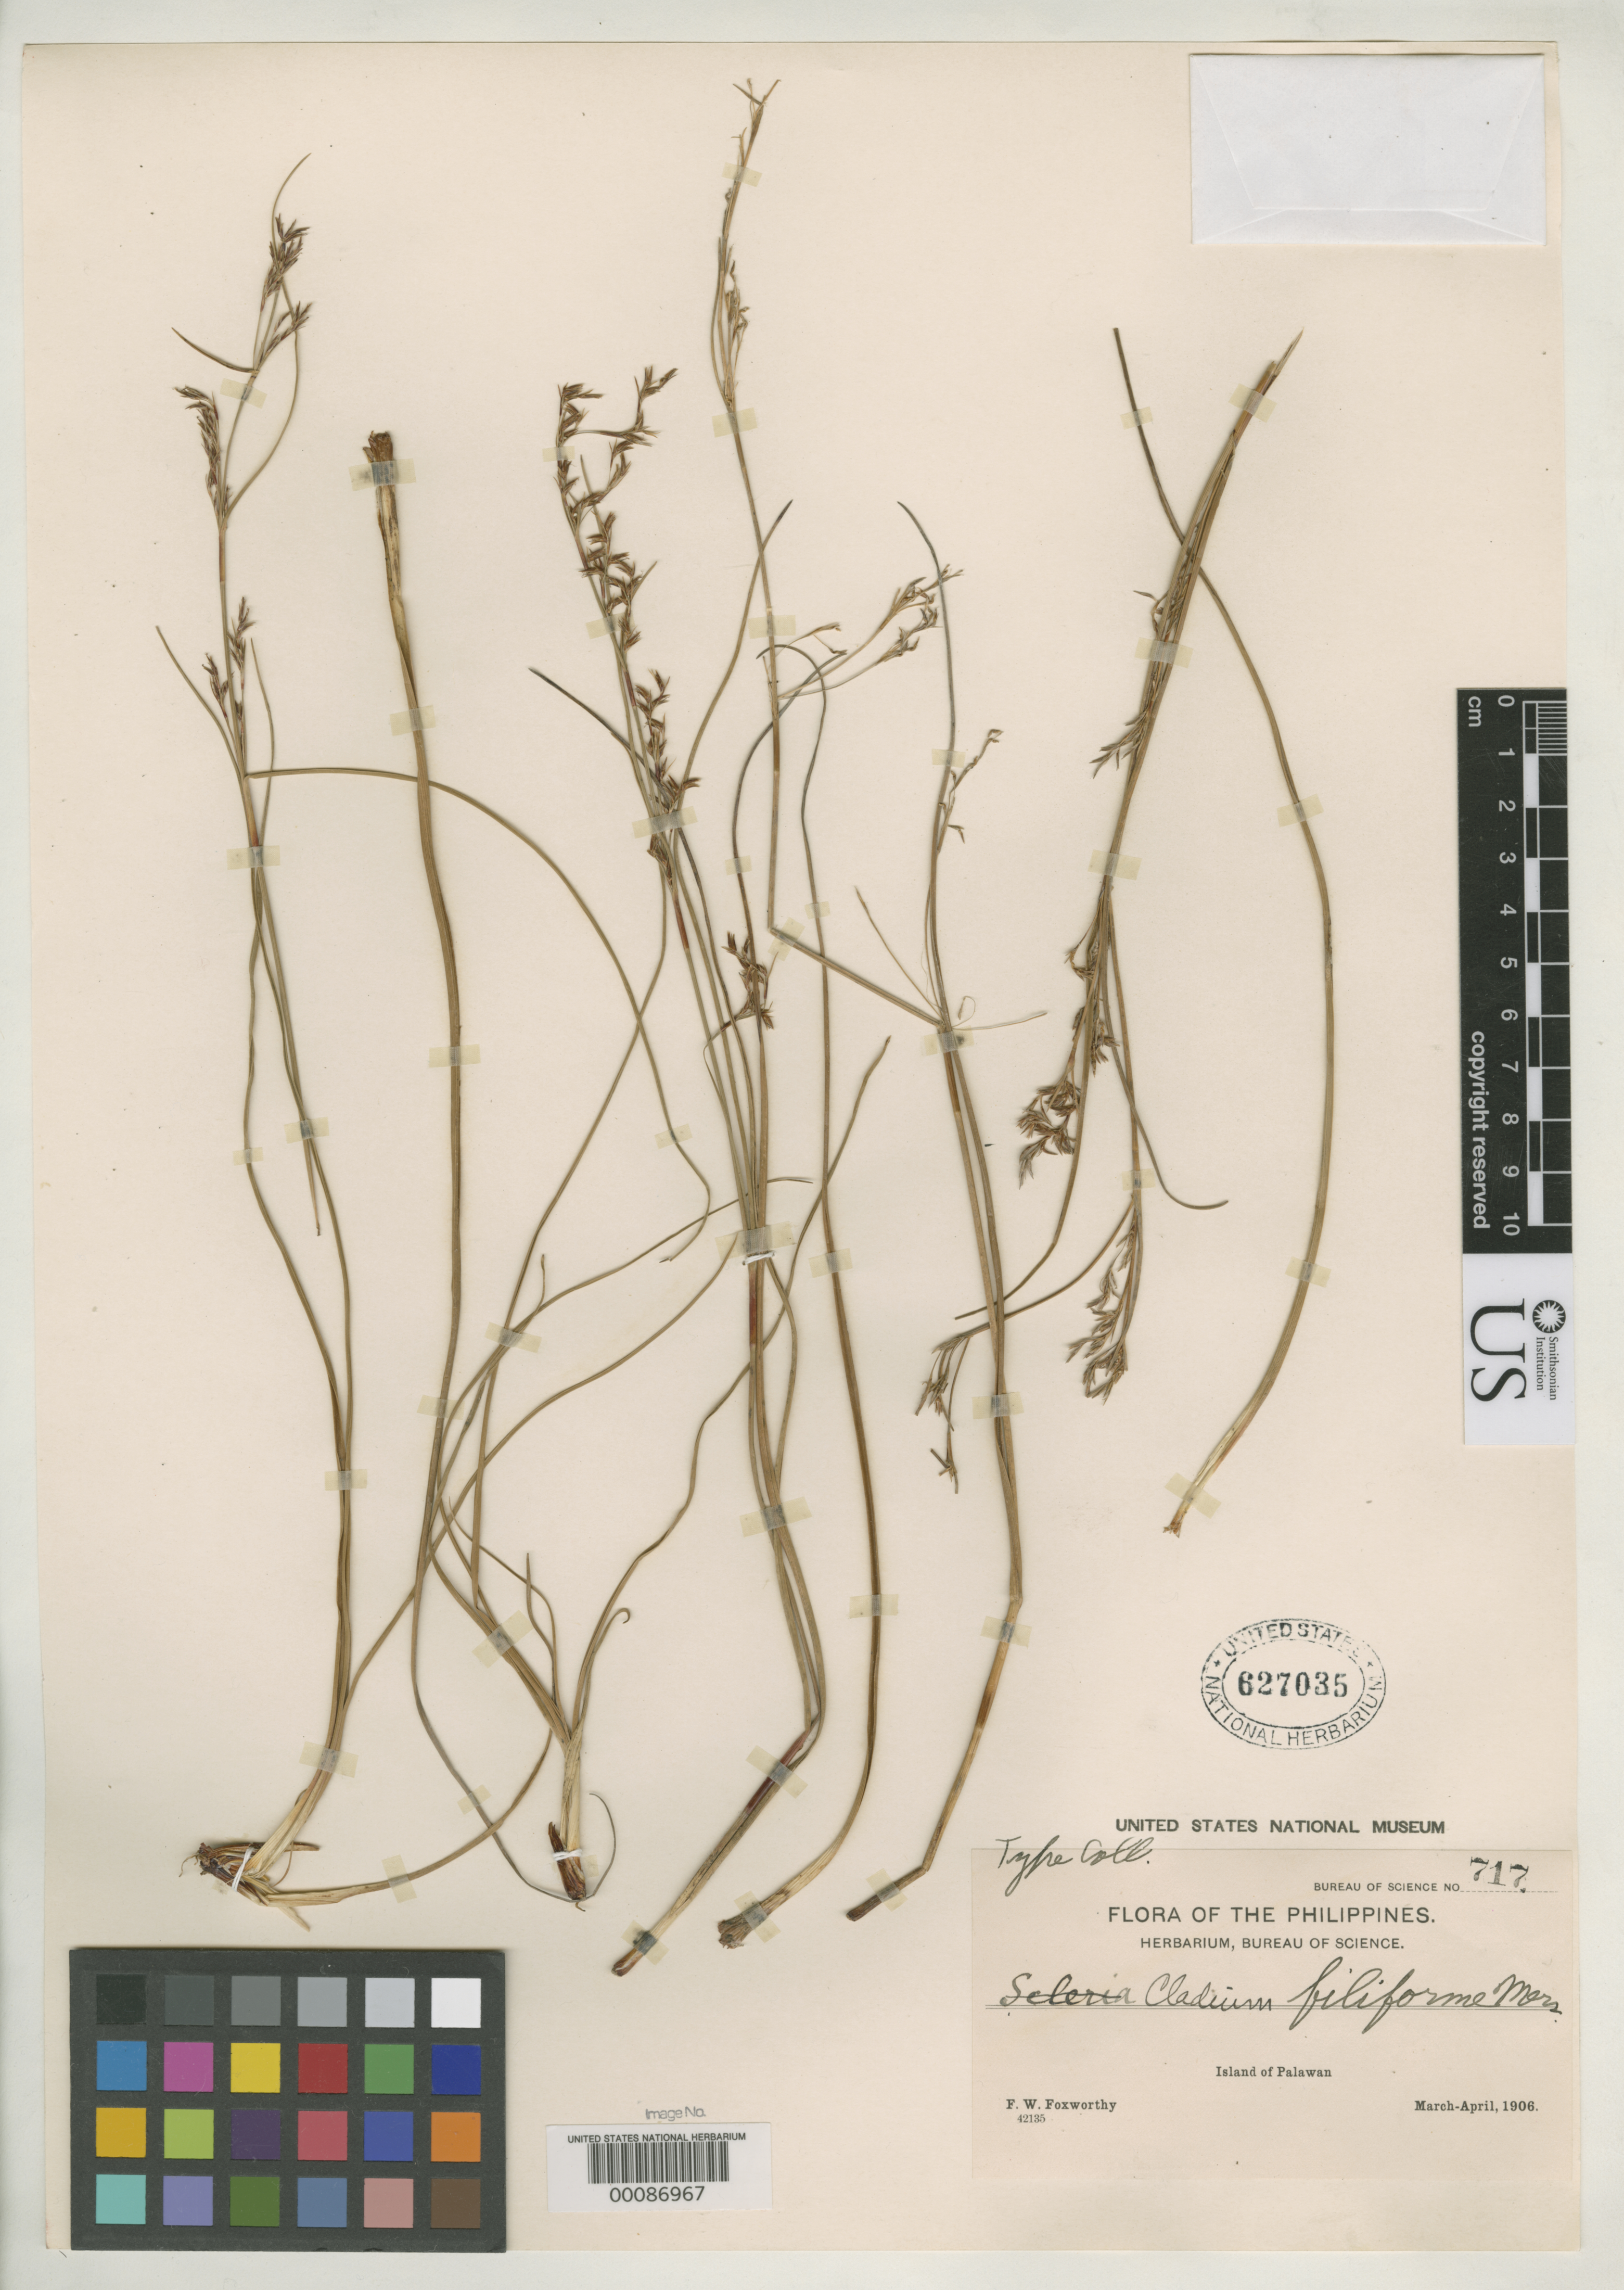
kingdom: Plantae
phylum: Tracheophyta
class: Liliopsida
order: Poales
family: Cyperaceae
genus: Cladium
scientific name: Cladium filiforme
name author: Merr.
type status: Isotype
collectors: F. W. Foxworthy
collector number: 717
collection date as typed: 24 Mar 1906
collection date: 1906-03-24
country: Philippines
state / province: Mimaropa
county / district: Palawan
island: Palawan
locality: Mt. Victoria.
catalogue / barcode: US 627035